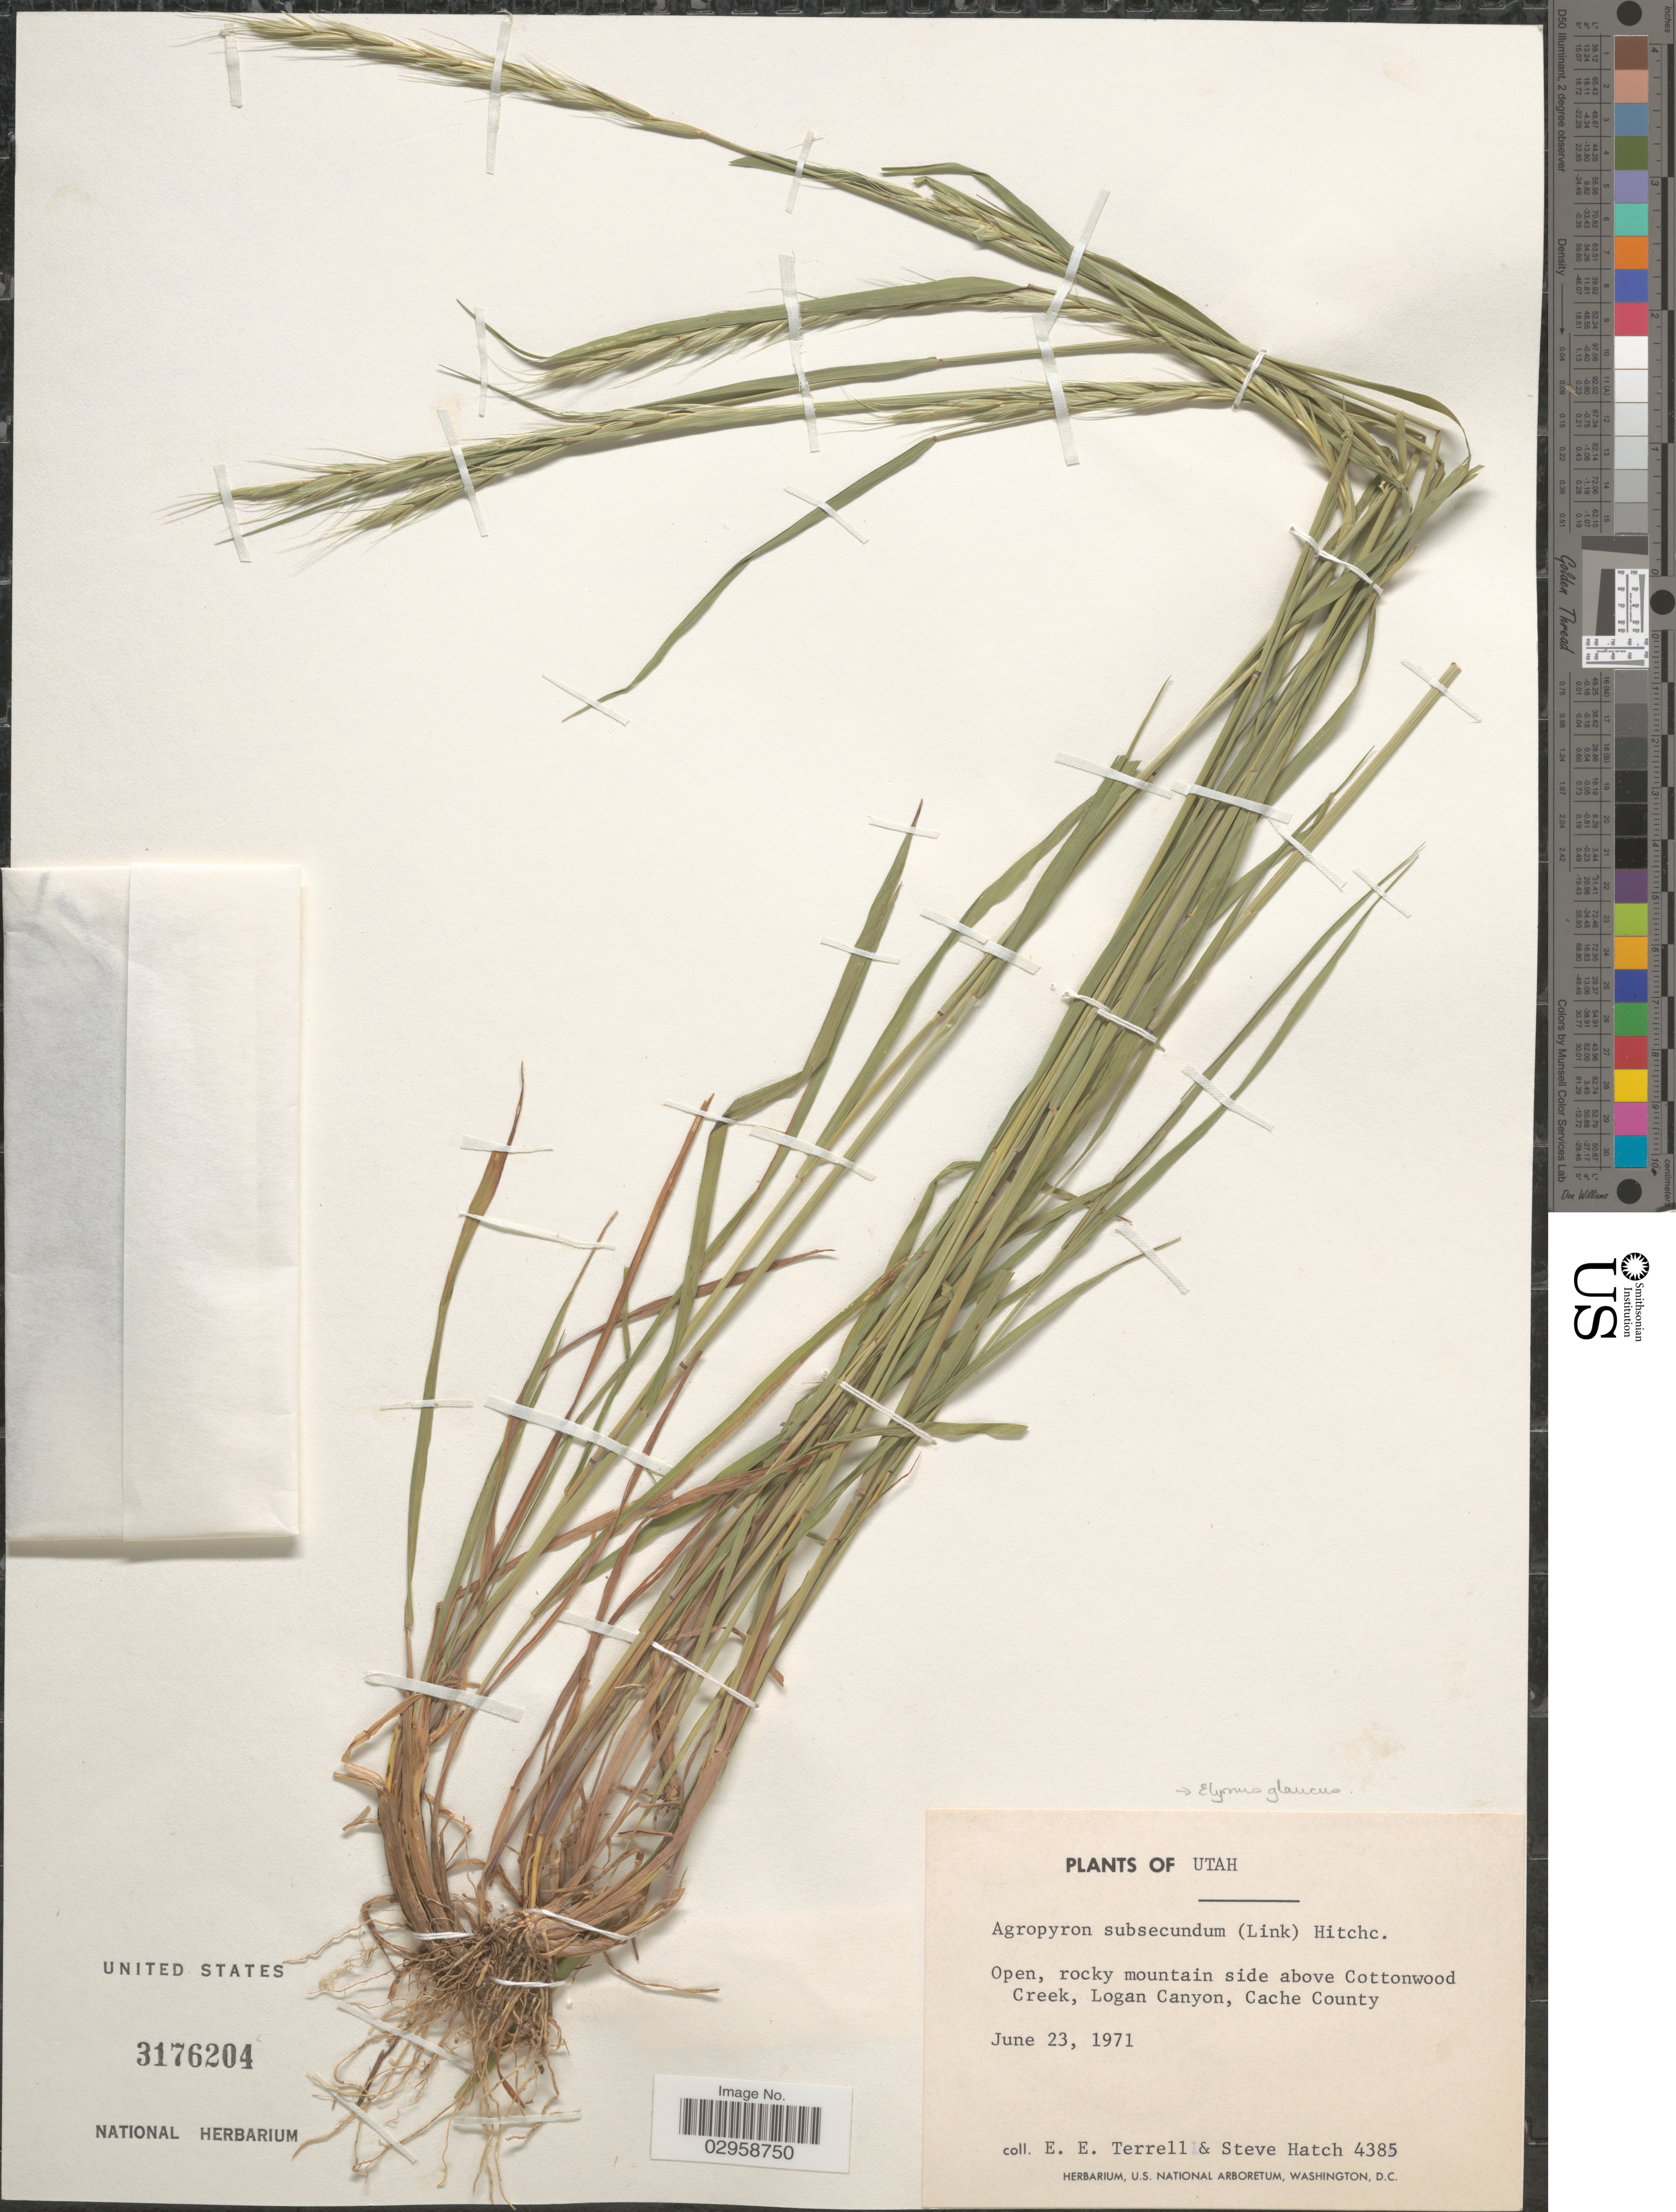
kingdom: Plantae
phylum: Tracheophyta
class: Liliopsida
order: Poales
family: Poaceae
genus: Elymus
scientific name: Elymus trachycaulus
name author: (Link) Gould ex Shinners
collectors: E. E. Terrell & S. Hatch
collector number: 4385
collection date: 1971-06-23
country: United States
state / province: Utah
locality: Open, rocky mountain side above Cottonwood Creek, Logan Canyon, Cache County.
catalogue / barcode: US 3176204